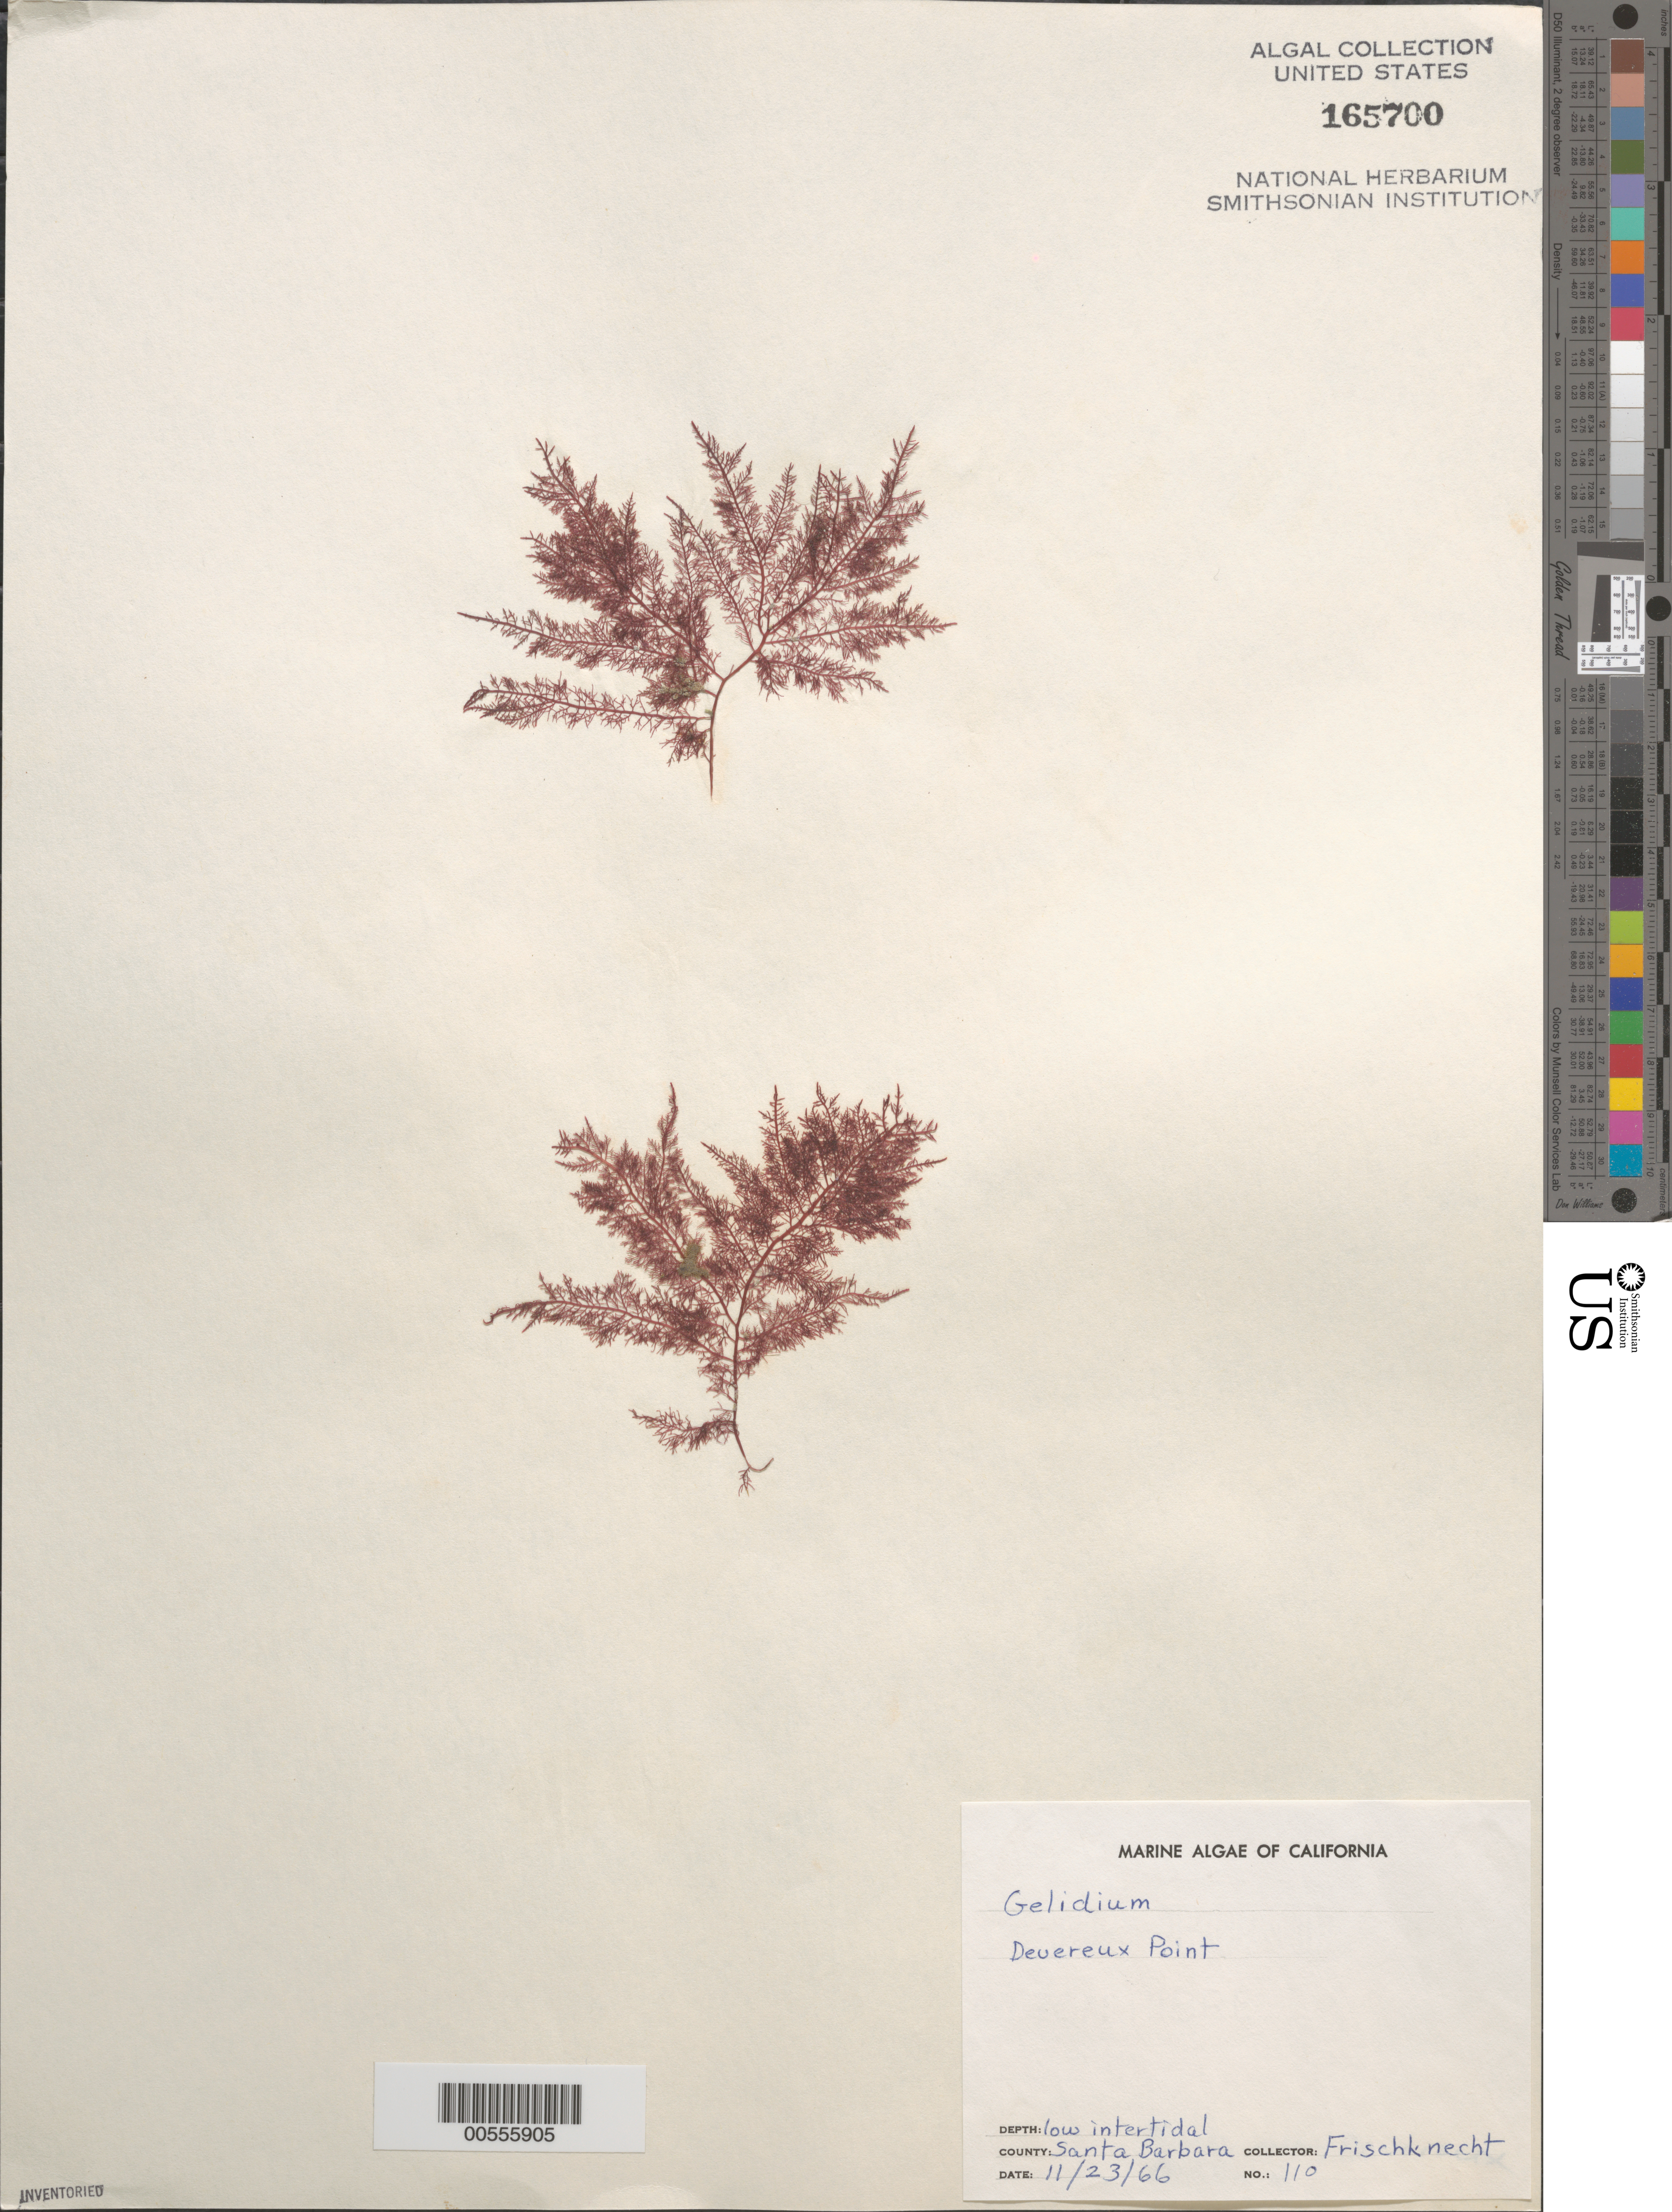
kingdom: Plantae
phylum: Rhodophyta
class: Florideophyceae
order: Gelidiales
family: Gelidiaceae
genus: Gelidium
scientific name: Gelidium sp.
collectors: -. Frischknecht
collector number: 110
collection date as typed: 23 Nov 1966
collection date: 1966-11-23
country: United States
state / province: California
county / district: Santa Barbara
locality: Devereux Point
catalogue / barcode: US 165700